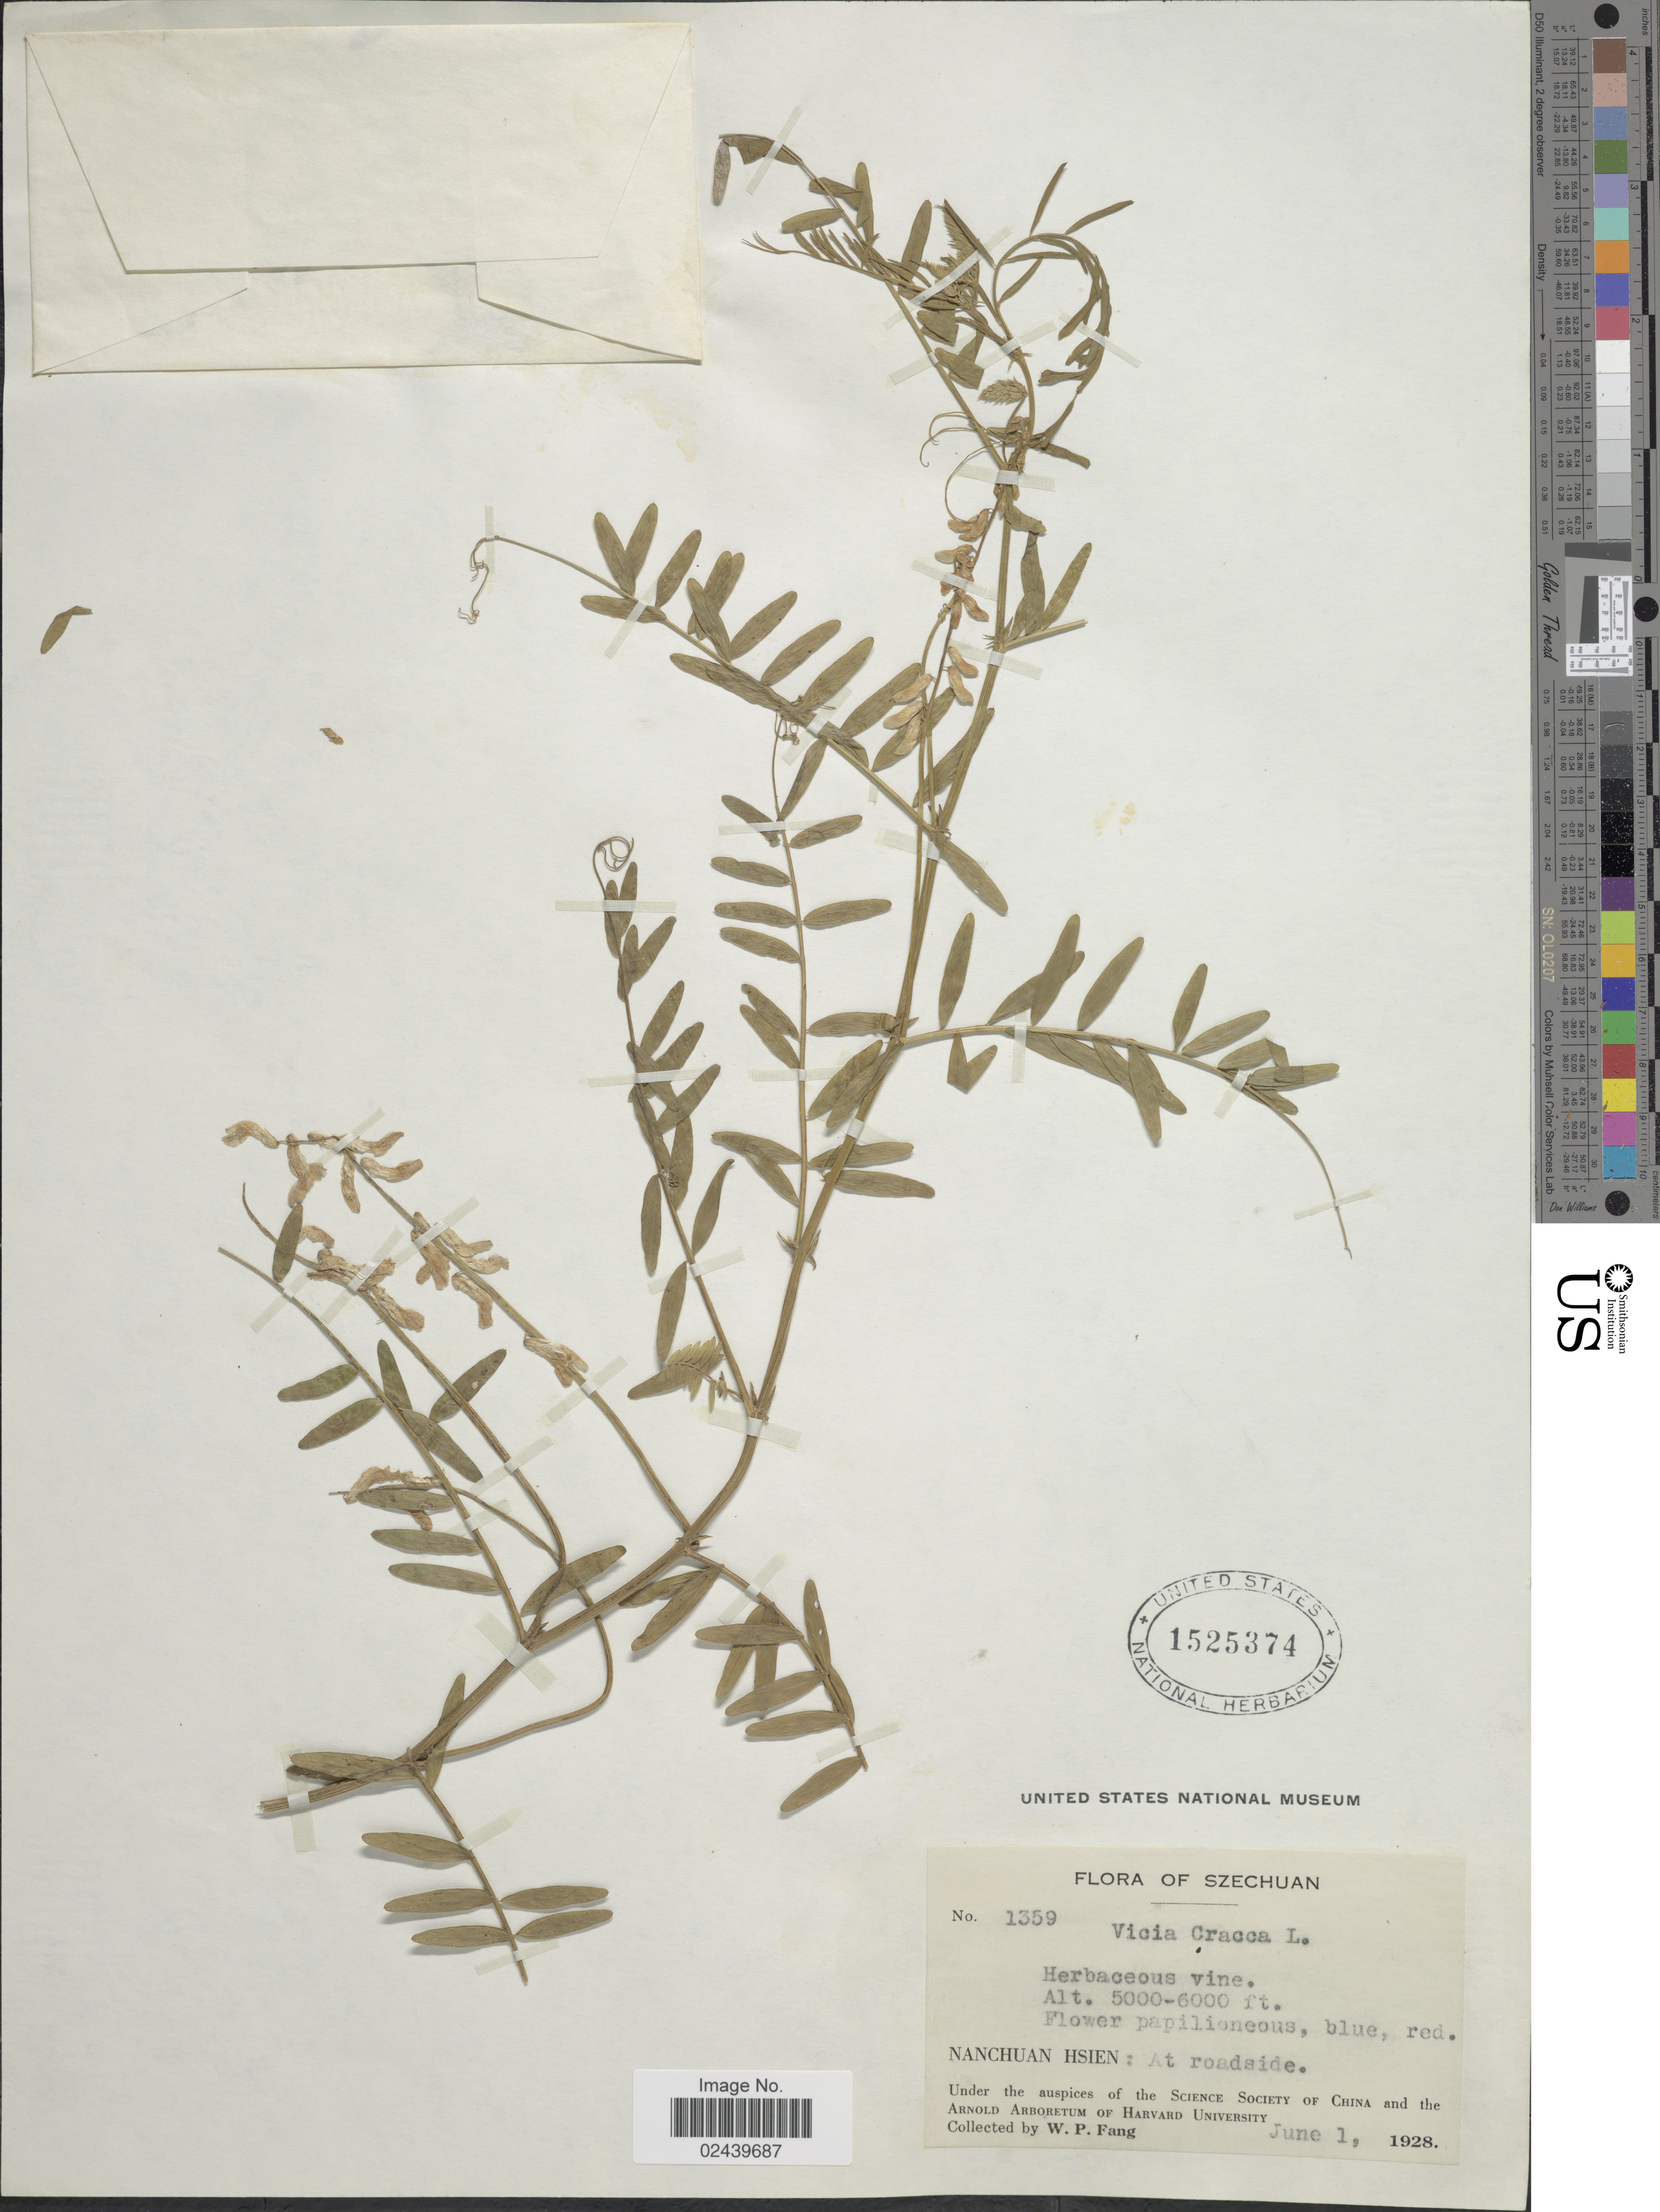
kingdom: Plantae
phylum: Tracheophyta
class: Magnoliopsida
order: Fabales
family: Fabaceae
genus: Vicia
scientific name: Vicia cracca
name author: L.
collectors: W. P. Fang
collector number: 1359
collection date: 1928-06-01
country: China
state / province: Sichuan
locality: Szechuan. Nanchuan Hsien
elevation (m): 1524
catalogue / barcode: US 1525374